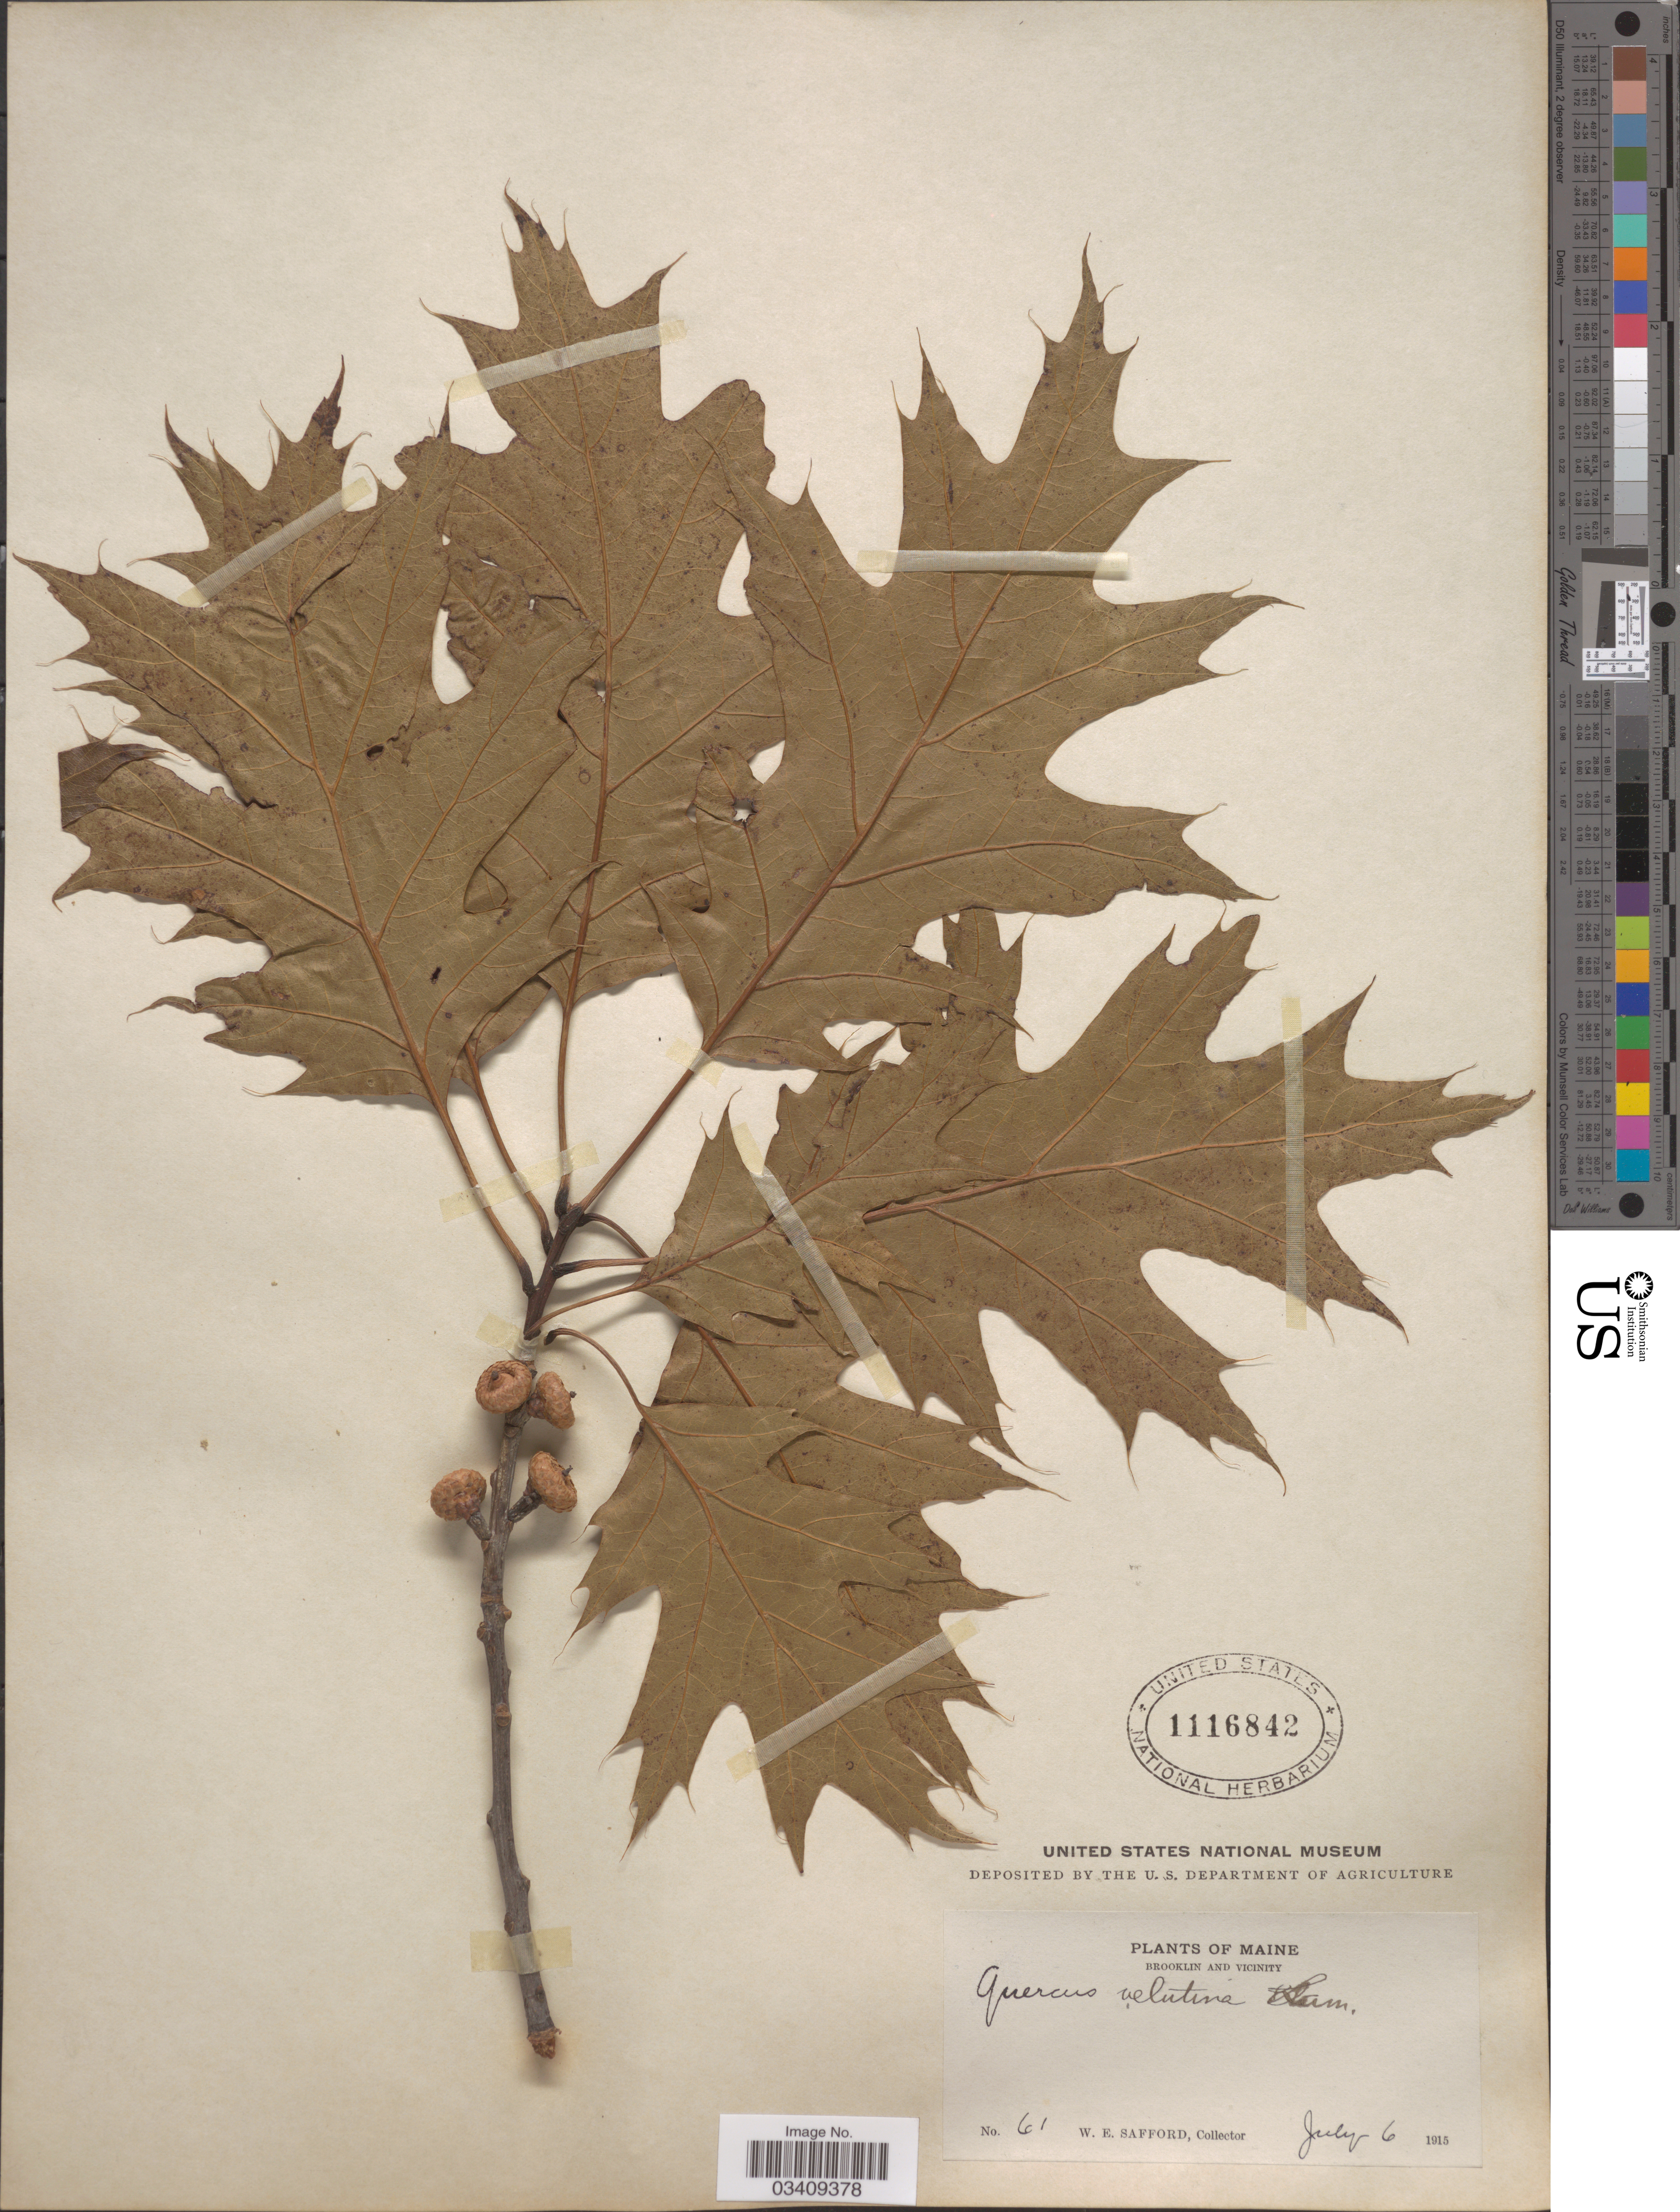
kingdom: Plantae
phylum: Tracheophyta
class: Magnoliopsida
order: Fagales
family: Fagaceae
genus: Quercus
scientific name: Quercus velutina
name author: Lam.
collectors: W. E. Safford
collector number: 61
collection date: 1915-07-06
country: United States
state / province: Maine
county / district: Hancock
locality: Brooklin and Vicinity.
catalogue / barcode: US 1116842